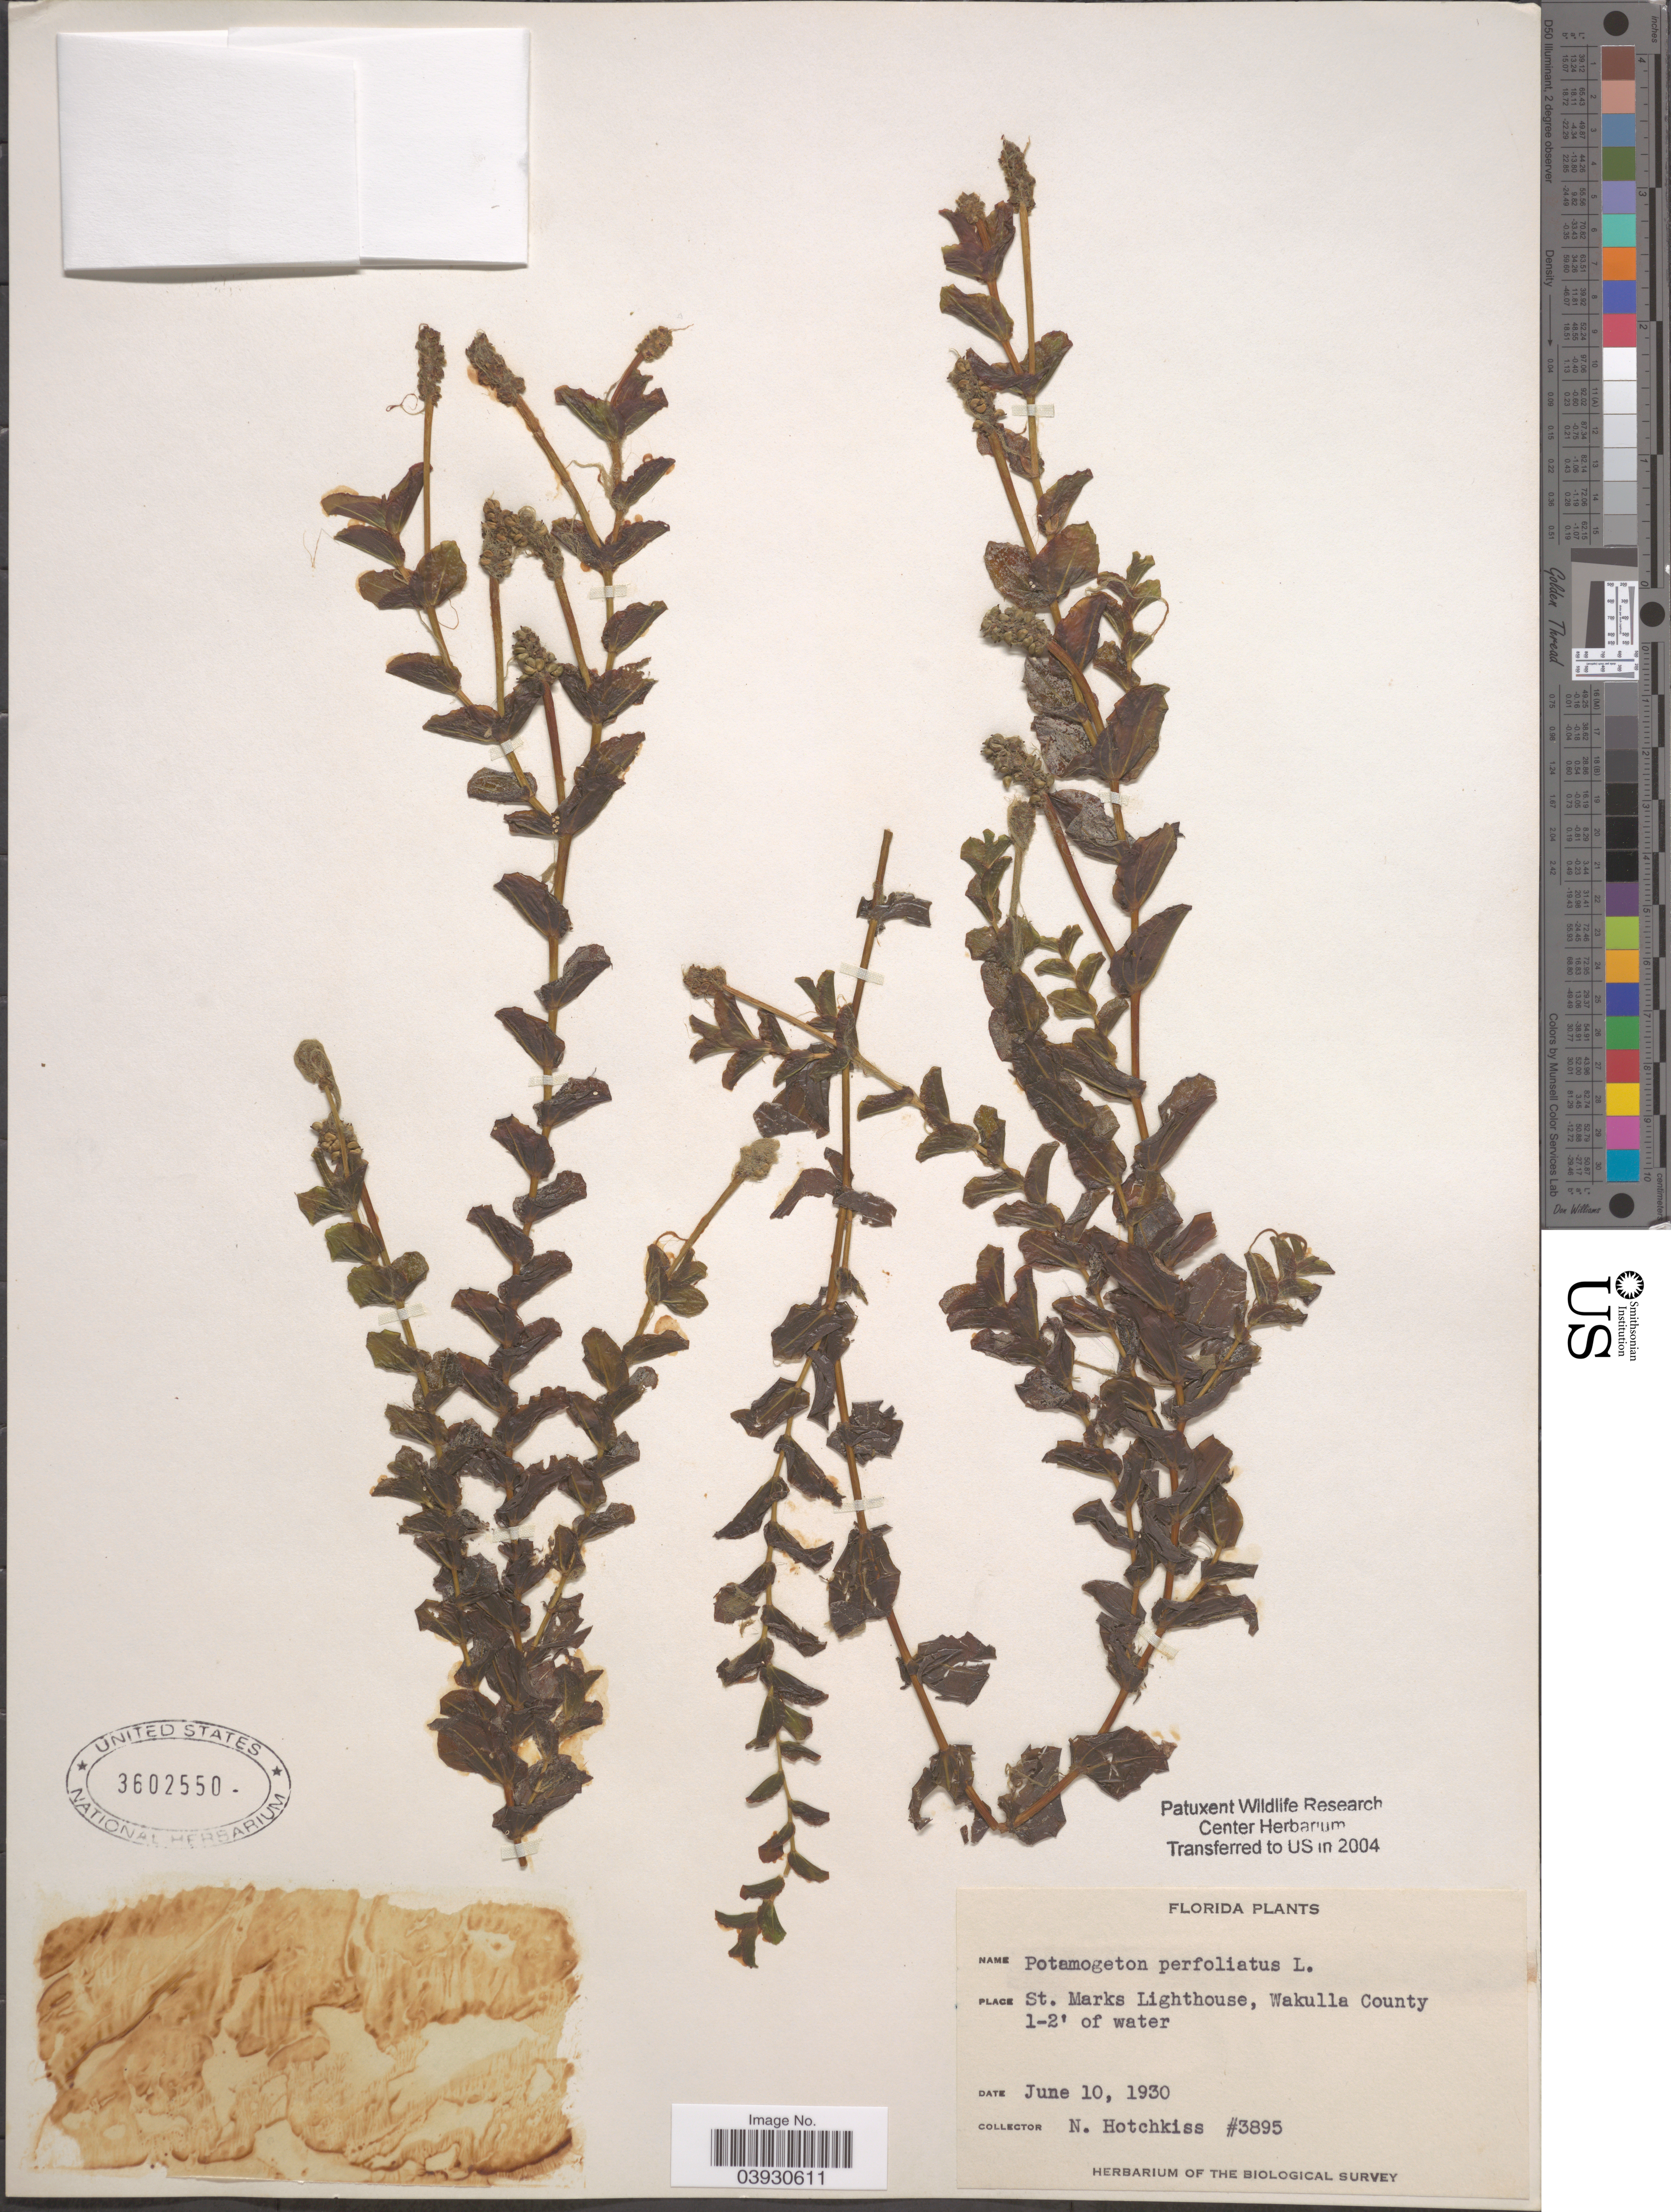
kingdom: Plantae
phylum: Tracheophyta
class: Liliopsida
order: Alismatales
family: Potamogetonaceae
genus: Potamogeton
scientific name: Potamogeton perfoliatus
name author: L.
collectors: N. Hotchkiss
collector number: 3895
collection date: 1930-06-10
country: United States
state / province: Florida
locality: St. Marks Lighthouse, Wakulla County.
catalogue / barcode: US 3602550